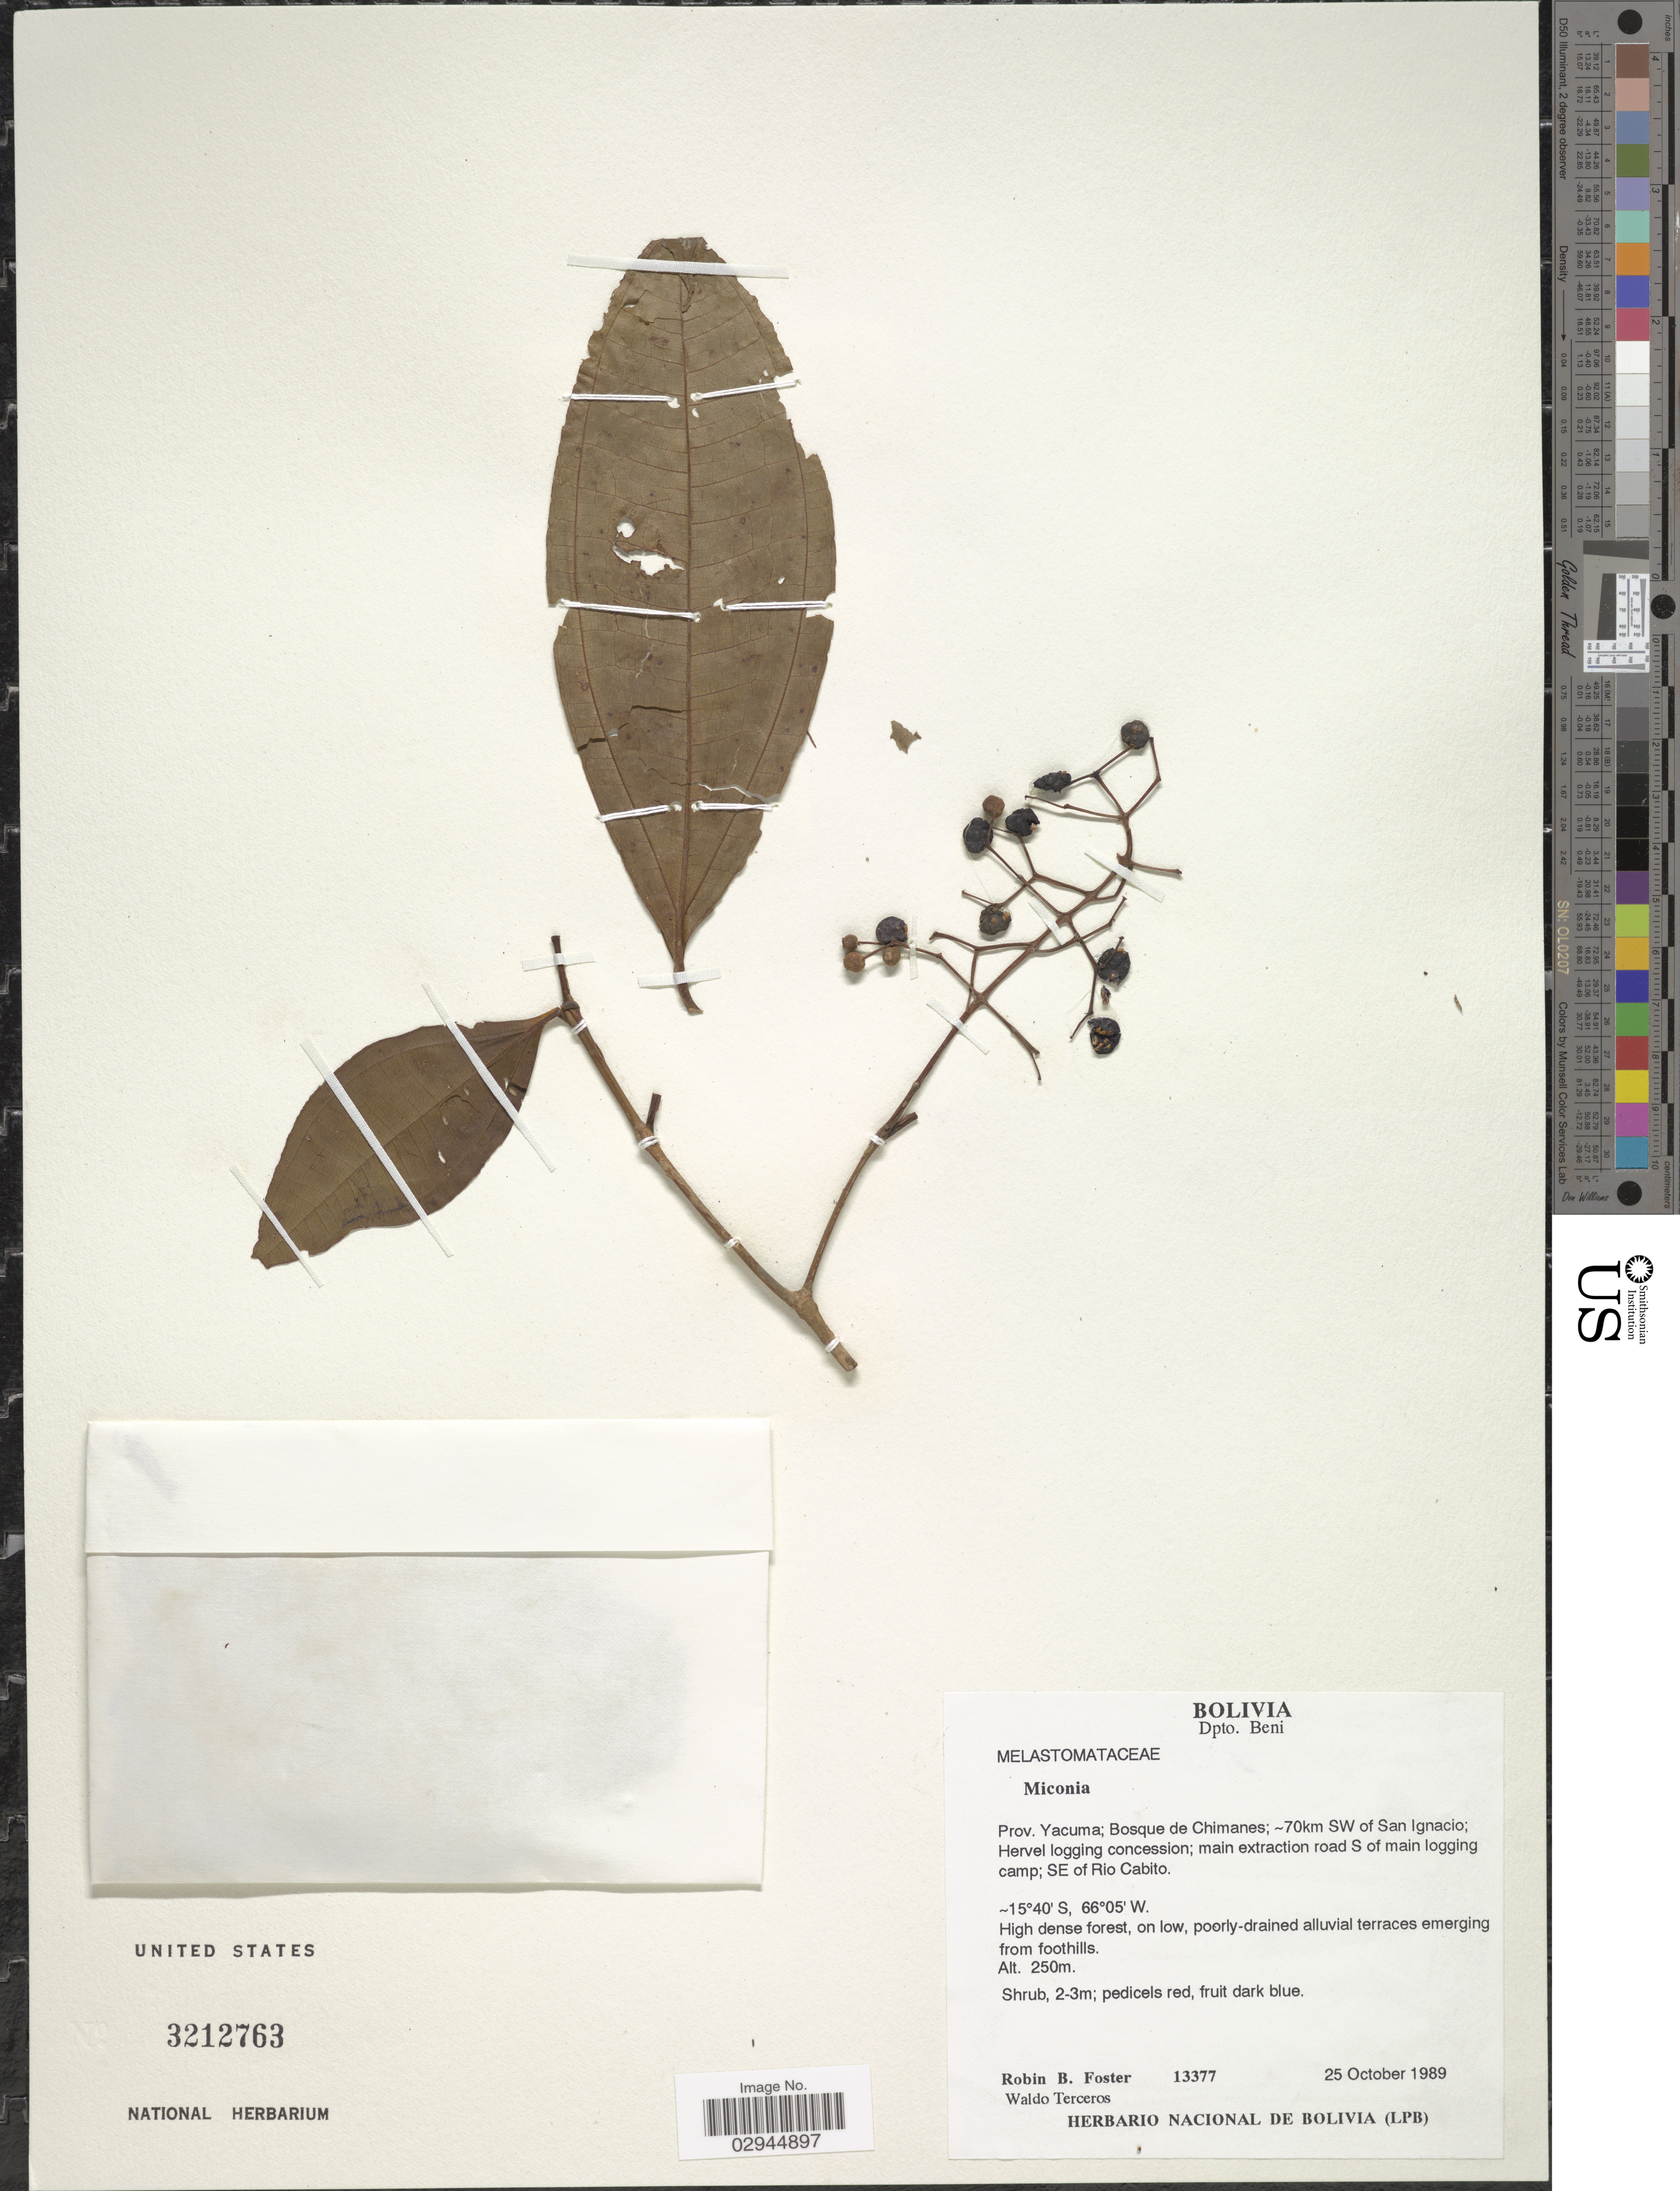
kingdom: Plantae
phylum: Tracheophyta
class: Magnoliopsida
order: Myrtales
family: Melastomataceae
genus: Miconia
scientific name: Miconia sp.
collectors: R. B. Foster & W. Terceros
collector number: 13377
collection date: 1989-10-25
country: Bolivia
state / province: Beni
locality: Dpto. Beni. Prov. Yacuma; Bosque de Chimanes; ~70km Sw of San Ignacio; main extraction road S of main logging camp; SE of Rio Cabito.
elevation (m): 250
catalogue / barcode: US 3212763